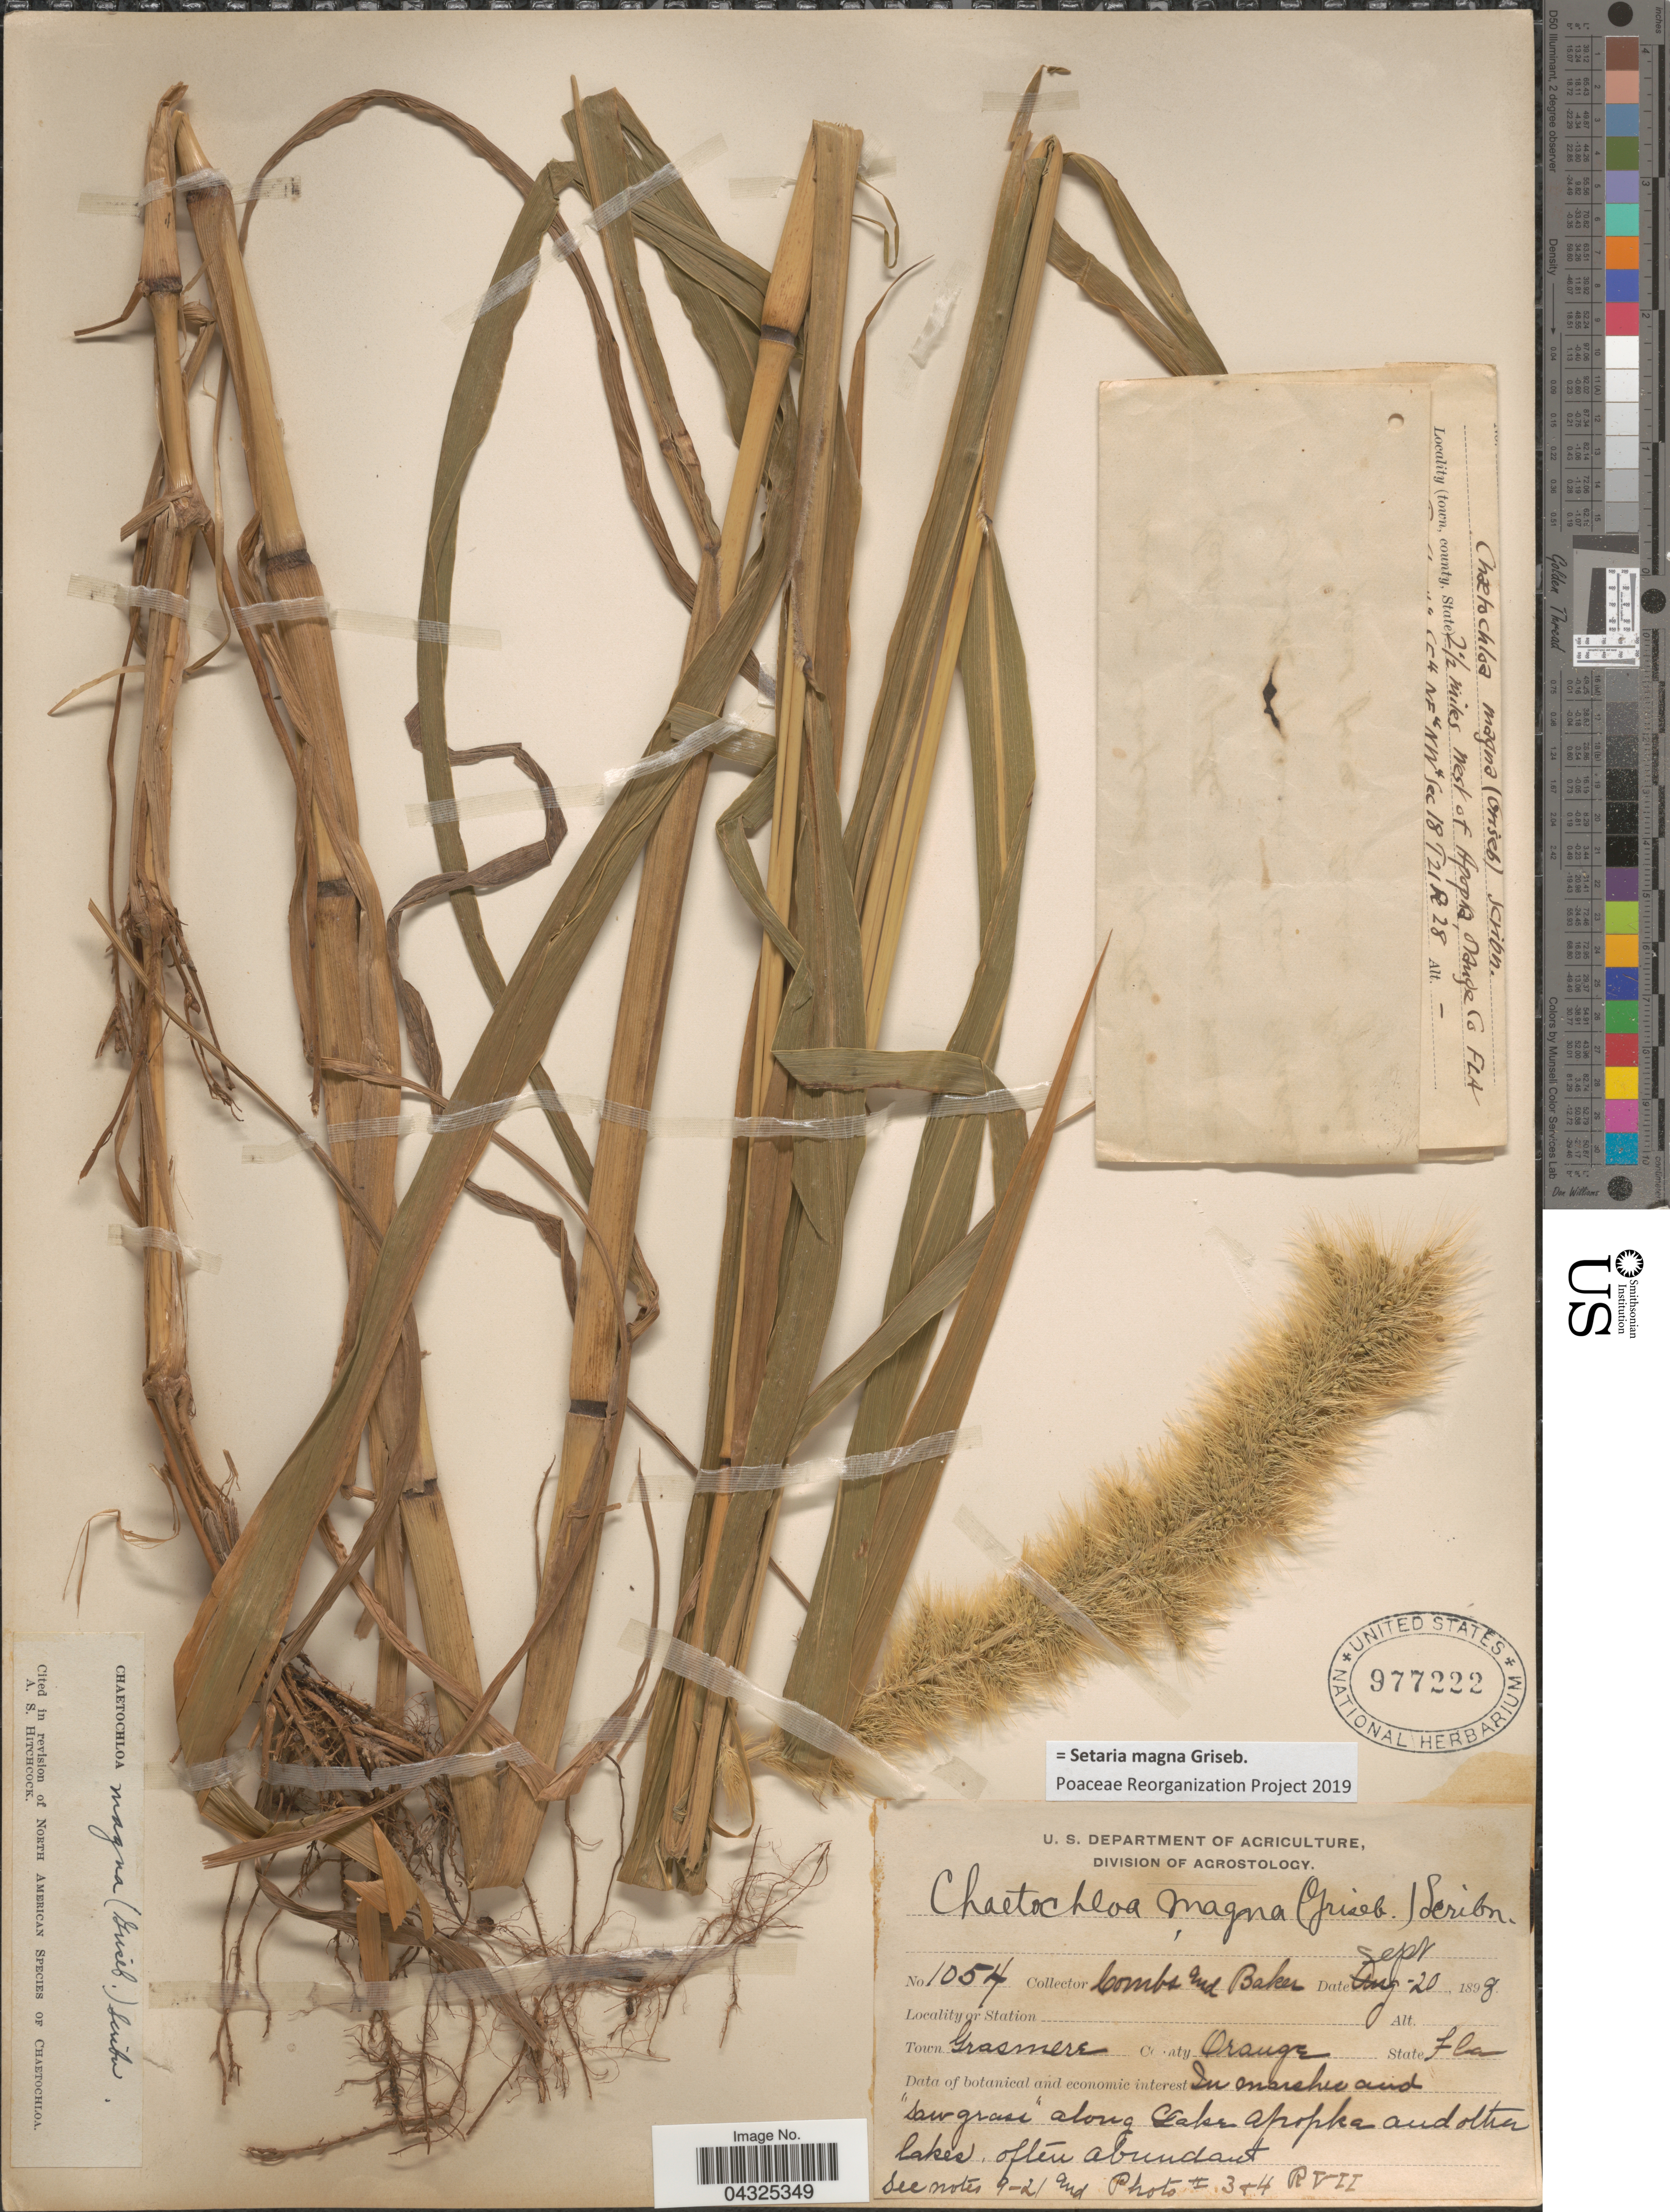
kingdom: Plantae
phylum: Tracheophyta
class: Liliopsida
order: Poales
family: Poaceae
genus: Setaria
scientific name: Setaria magna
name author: Griseb.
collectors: -. Combs & -- Baker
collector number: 1054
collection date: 1898-09-20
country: United States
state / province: Florida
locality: Town Grasmere. County Orange. Along Lake Apopka and other lakes.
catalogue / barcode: US 977222